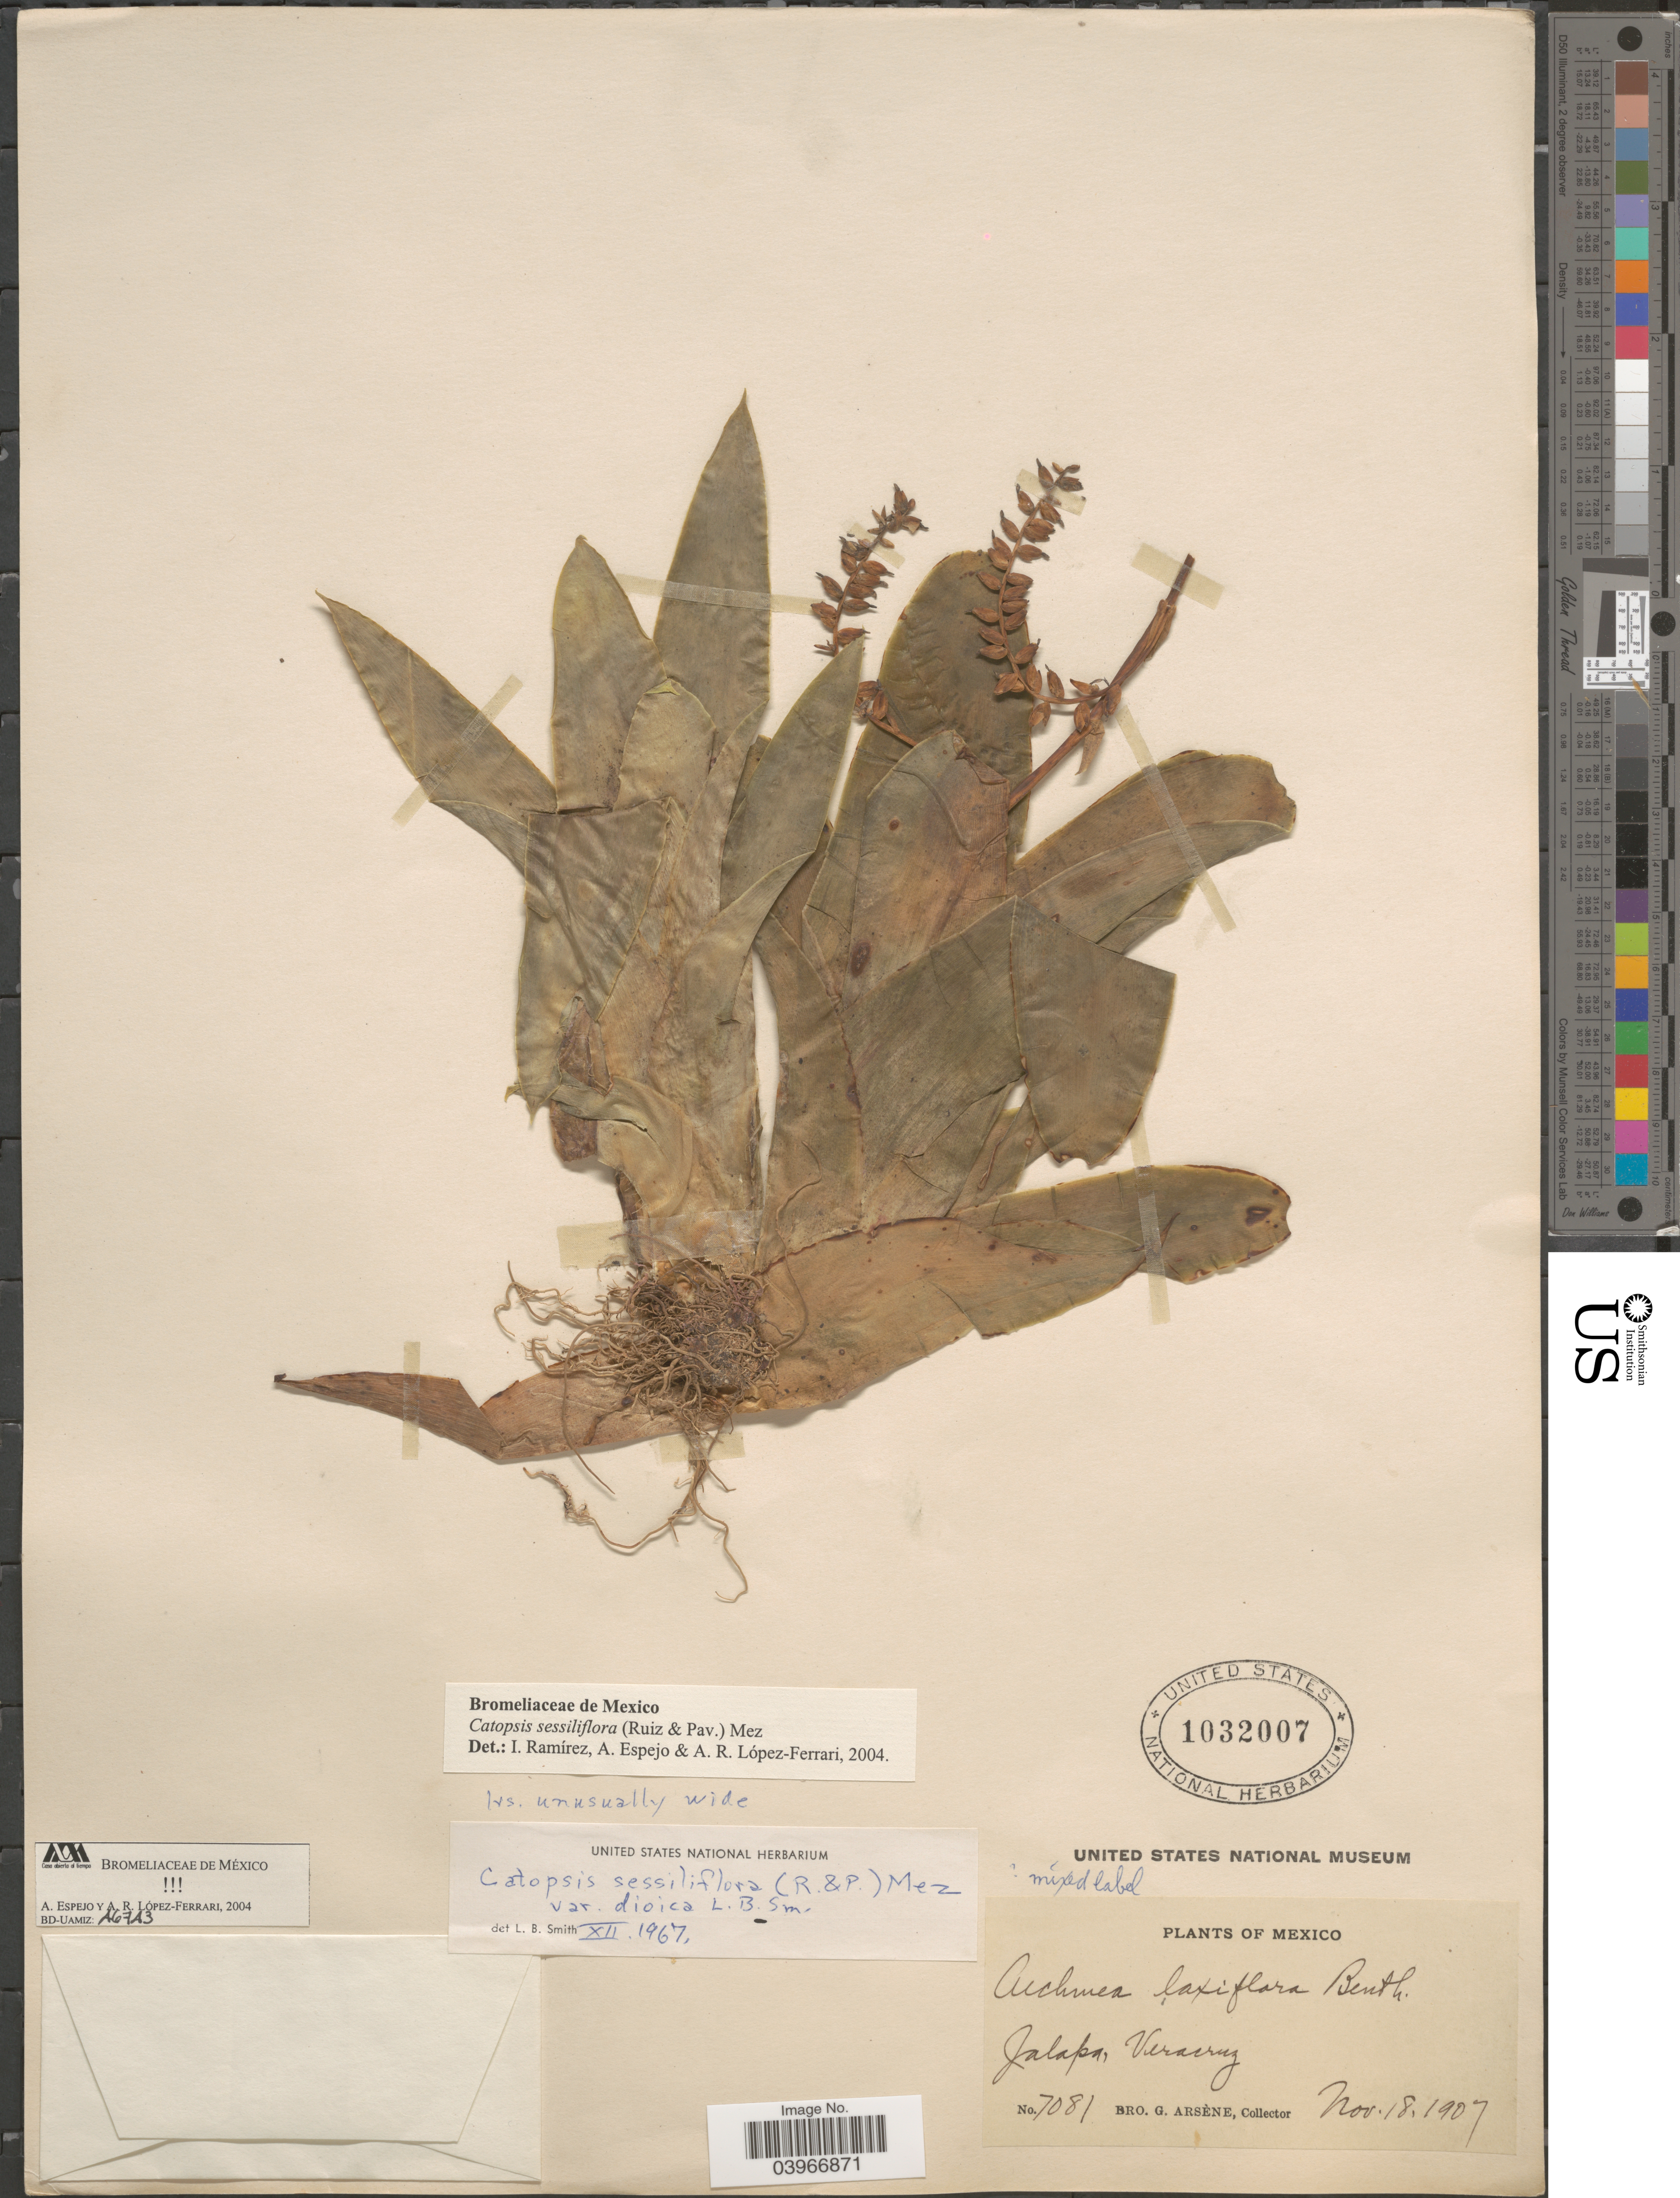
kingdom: Plantae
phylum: Tracheophyta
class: Liliopsida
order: Poales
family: Bromeliaceae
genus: Catopsis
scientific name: Catopsis sessiliflora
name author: (Ruiz & Pav.) Mez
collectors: Bro. G. Arsène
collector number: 7081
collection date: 1907-11-18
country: Mexico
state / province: Veracruz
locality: Jalapa, Veracruz.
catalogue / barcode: US 1032007